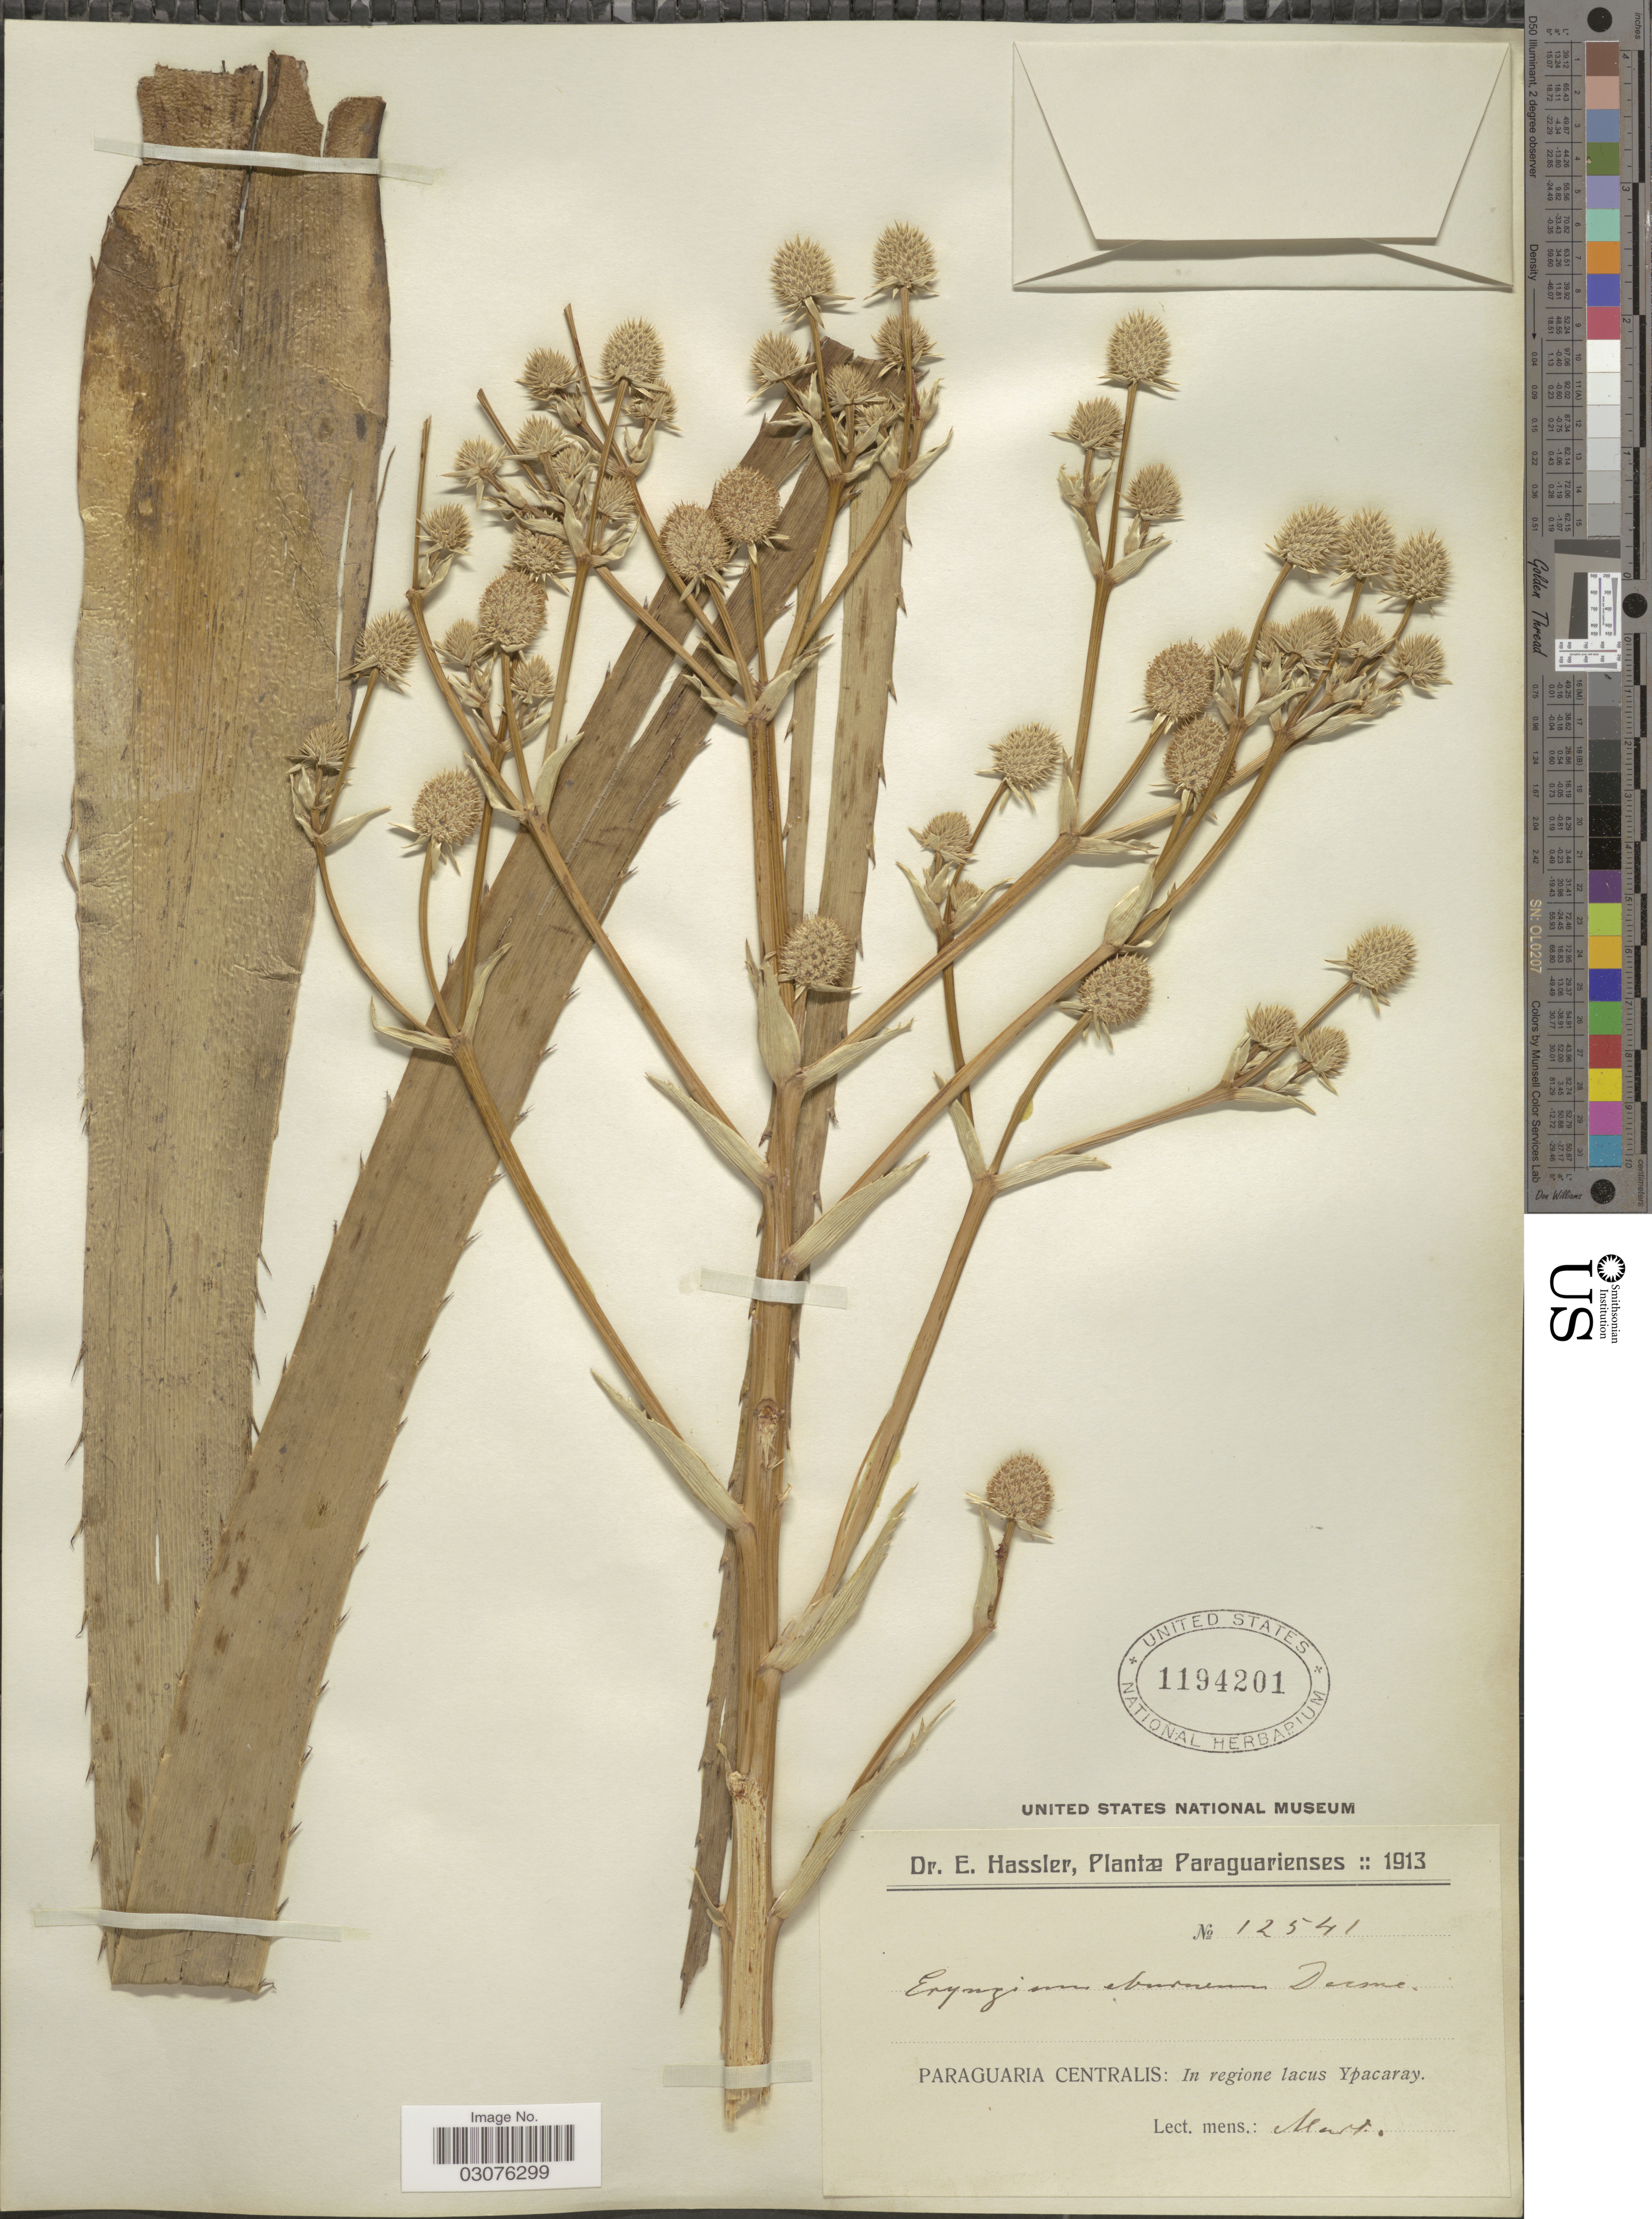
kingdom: Plantae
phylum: Tracheophyta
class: Magnoliopsida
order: Apiales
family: Apiaceae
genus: Eryngium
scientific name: Eryngium eburneum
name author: Decne.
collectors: E. Hassler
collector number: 12541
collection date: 1913-03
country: Paraguay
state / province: Central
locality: Paraguari Centralis: In regione lacus Ypacaray.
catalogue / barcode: US 1194201